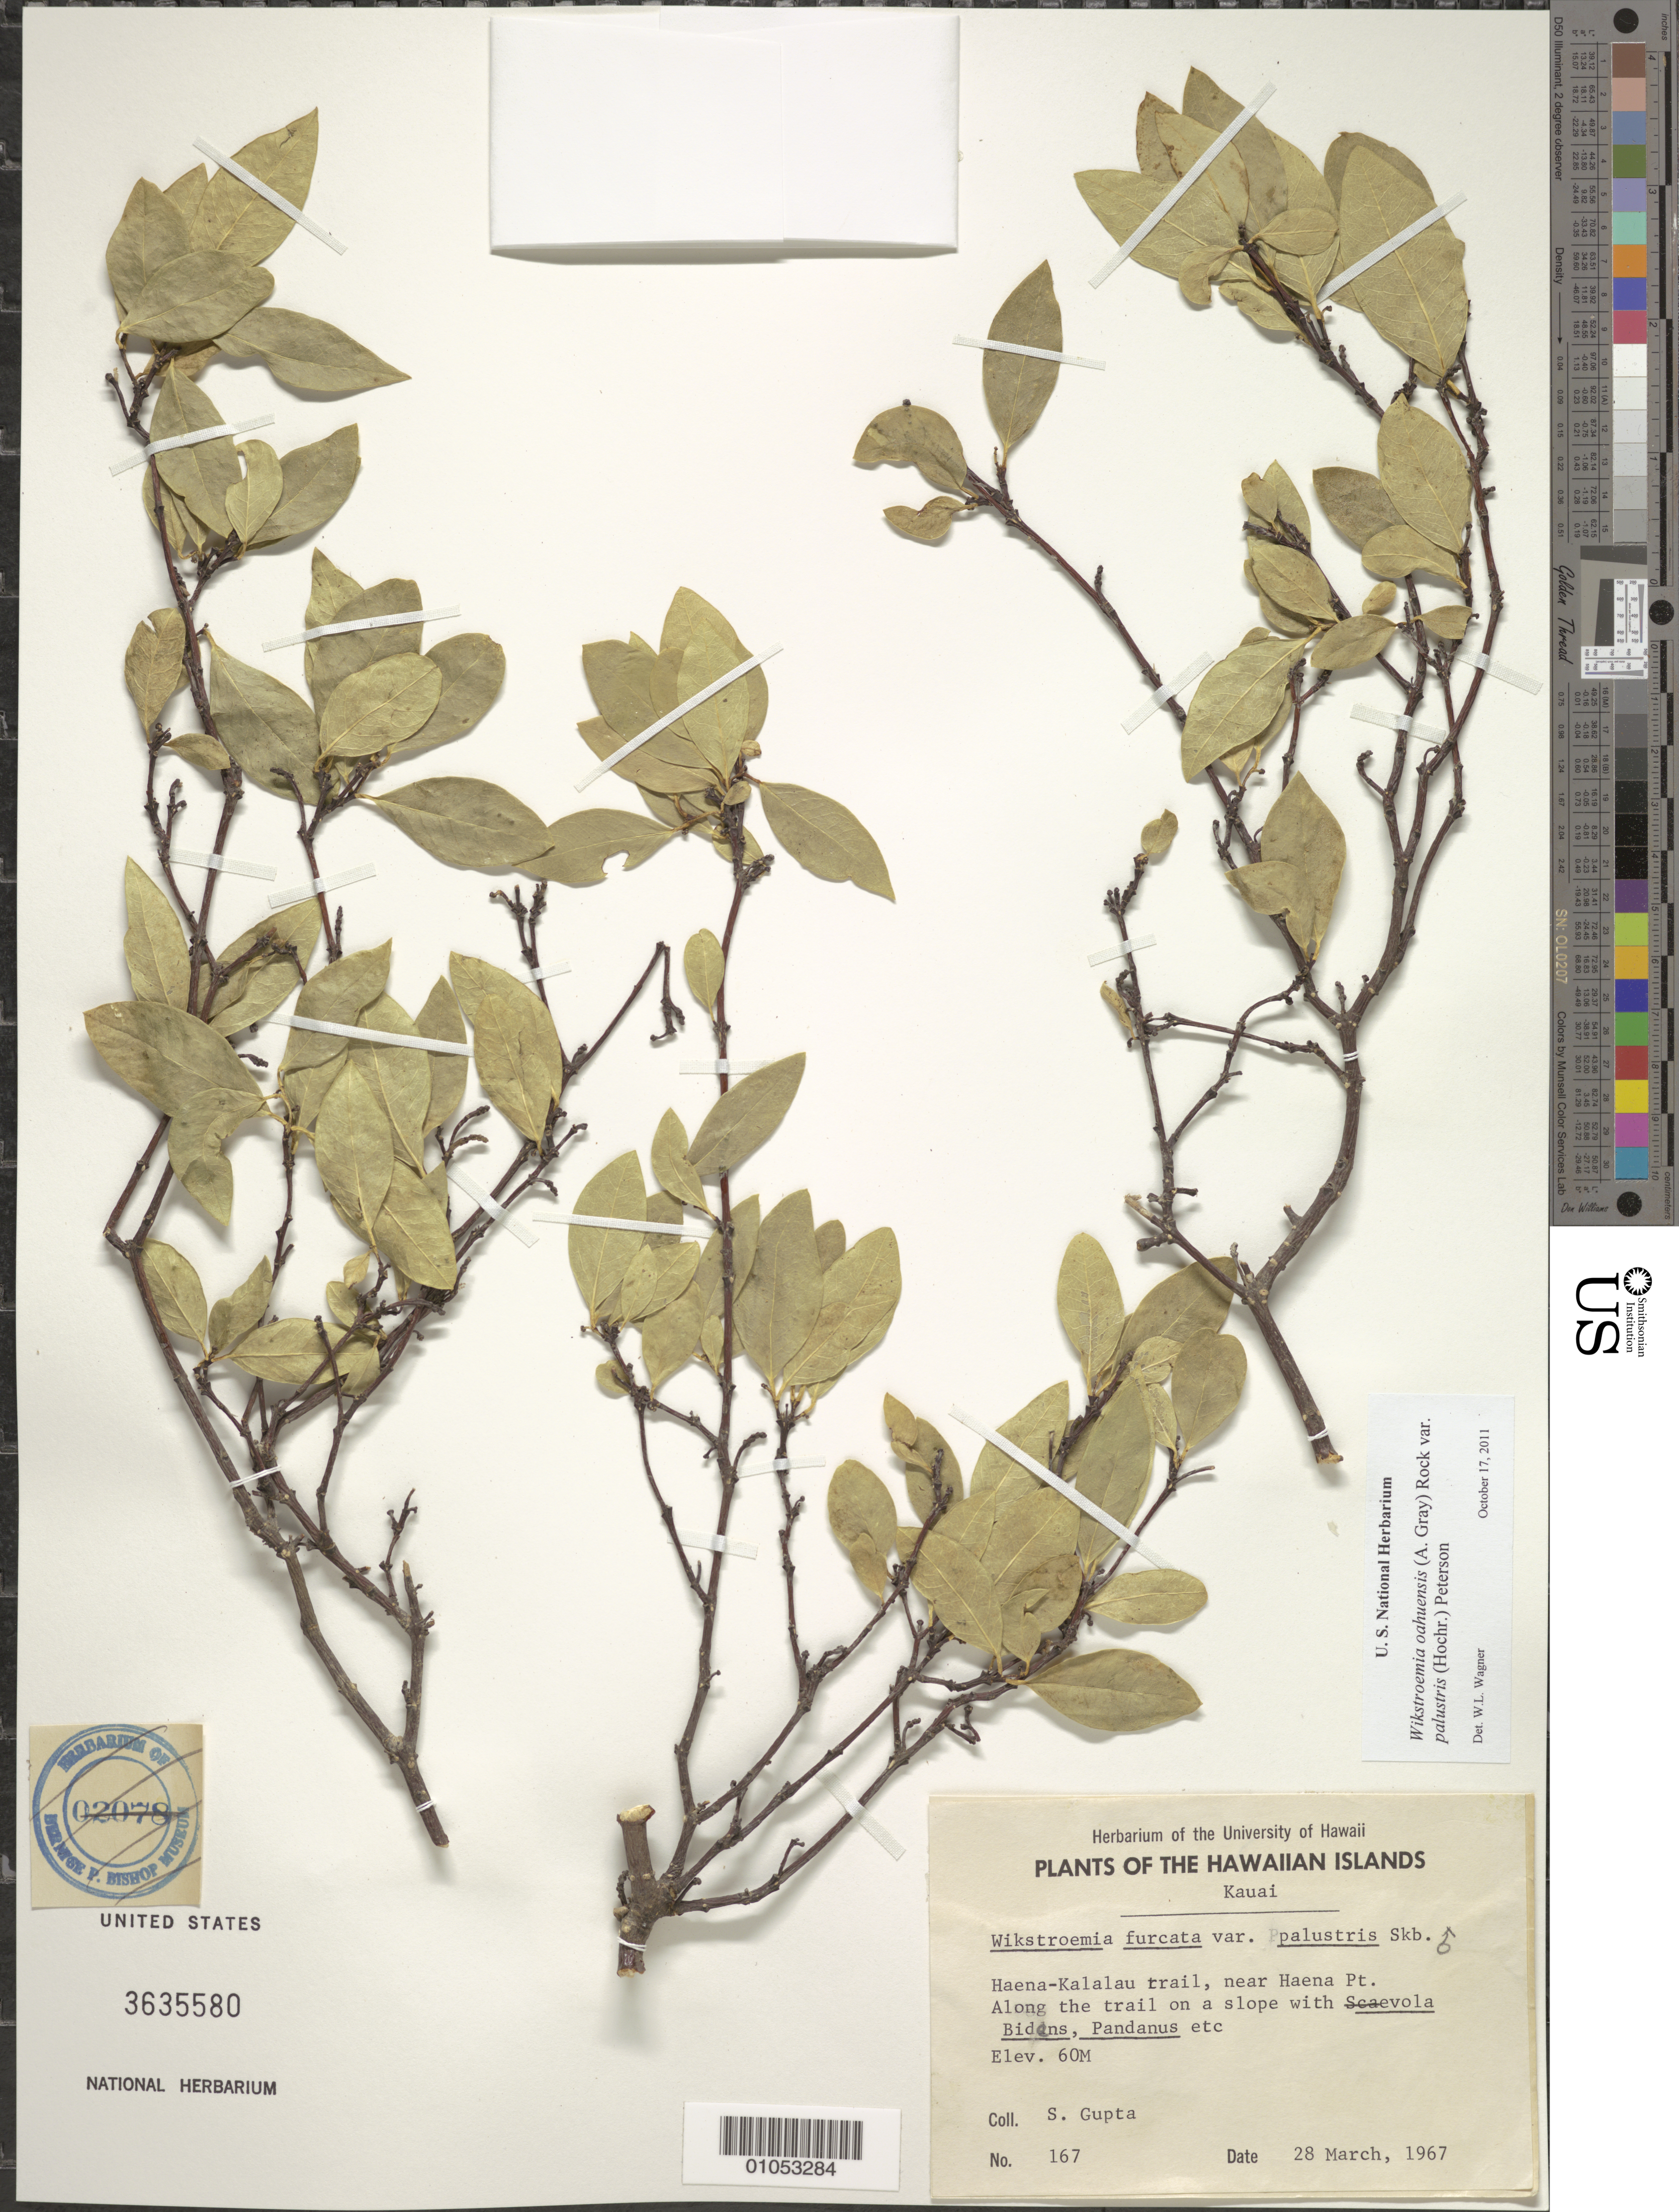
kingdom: Plantae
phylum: Tracheophyta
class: Magnoliopsida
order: Malvales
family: Thymelaeaceae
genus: Wikstroemia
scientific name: Wikstroemia oahuensis var. palustris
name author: (Hochr.) B. Peterson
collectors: S. Gupta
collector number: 167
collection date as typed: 28 Mar 1967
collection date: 1967-03-28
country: United States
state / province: Hawaii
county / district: Kaui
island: Kaua'i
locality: Haena-Kalalau trail, near Haena Pt.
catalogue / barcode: US 3635580